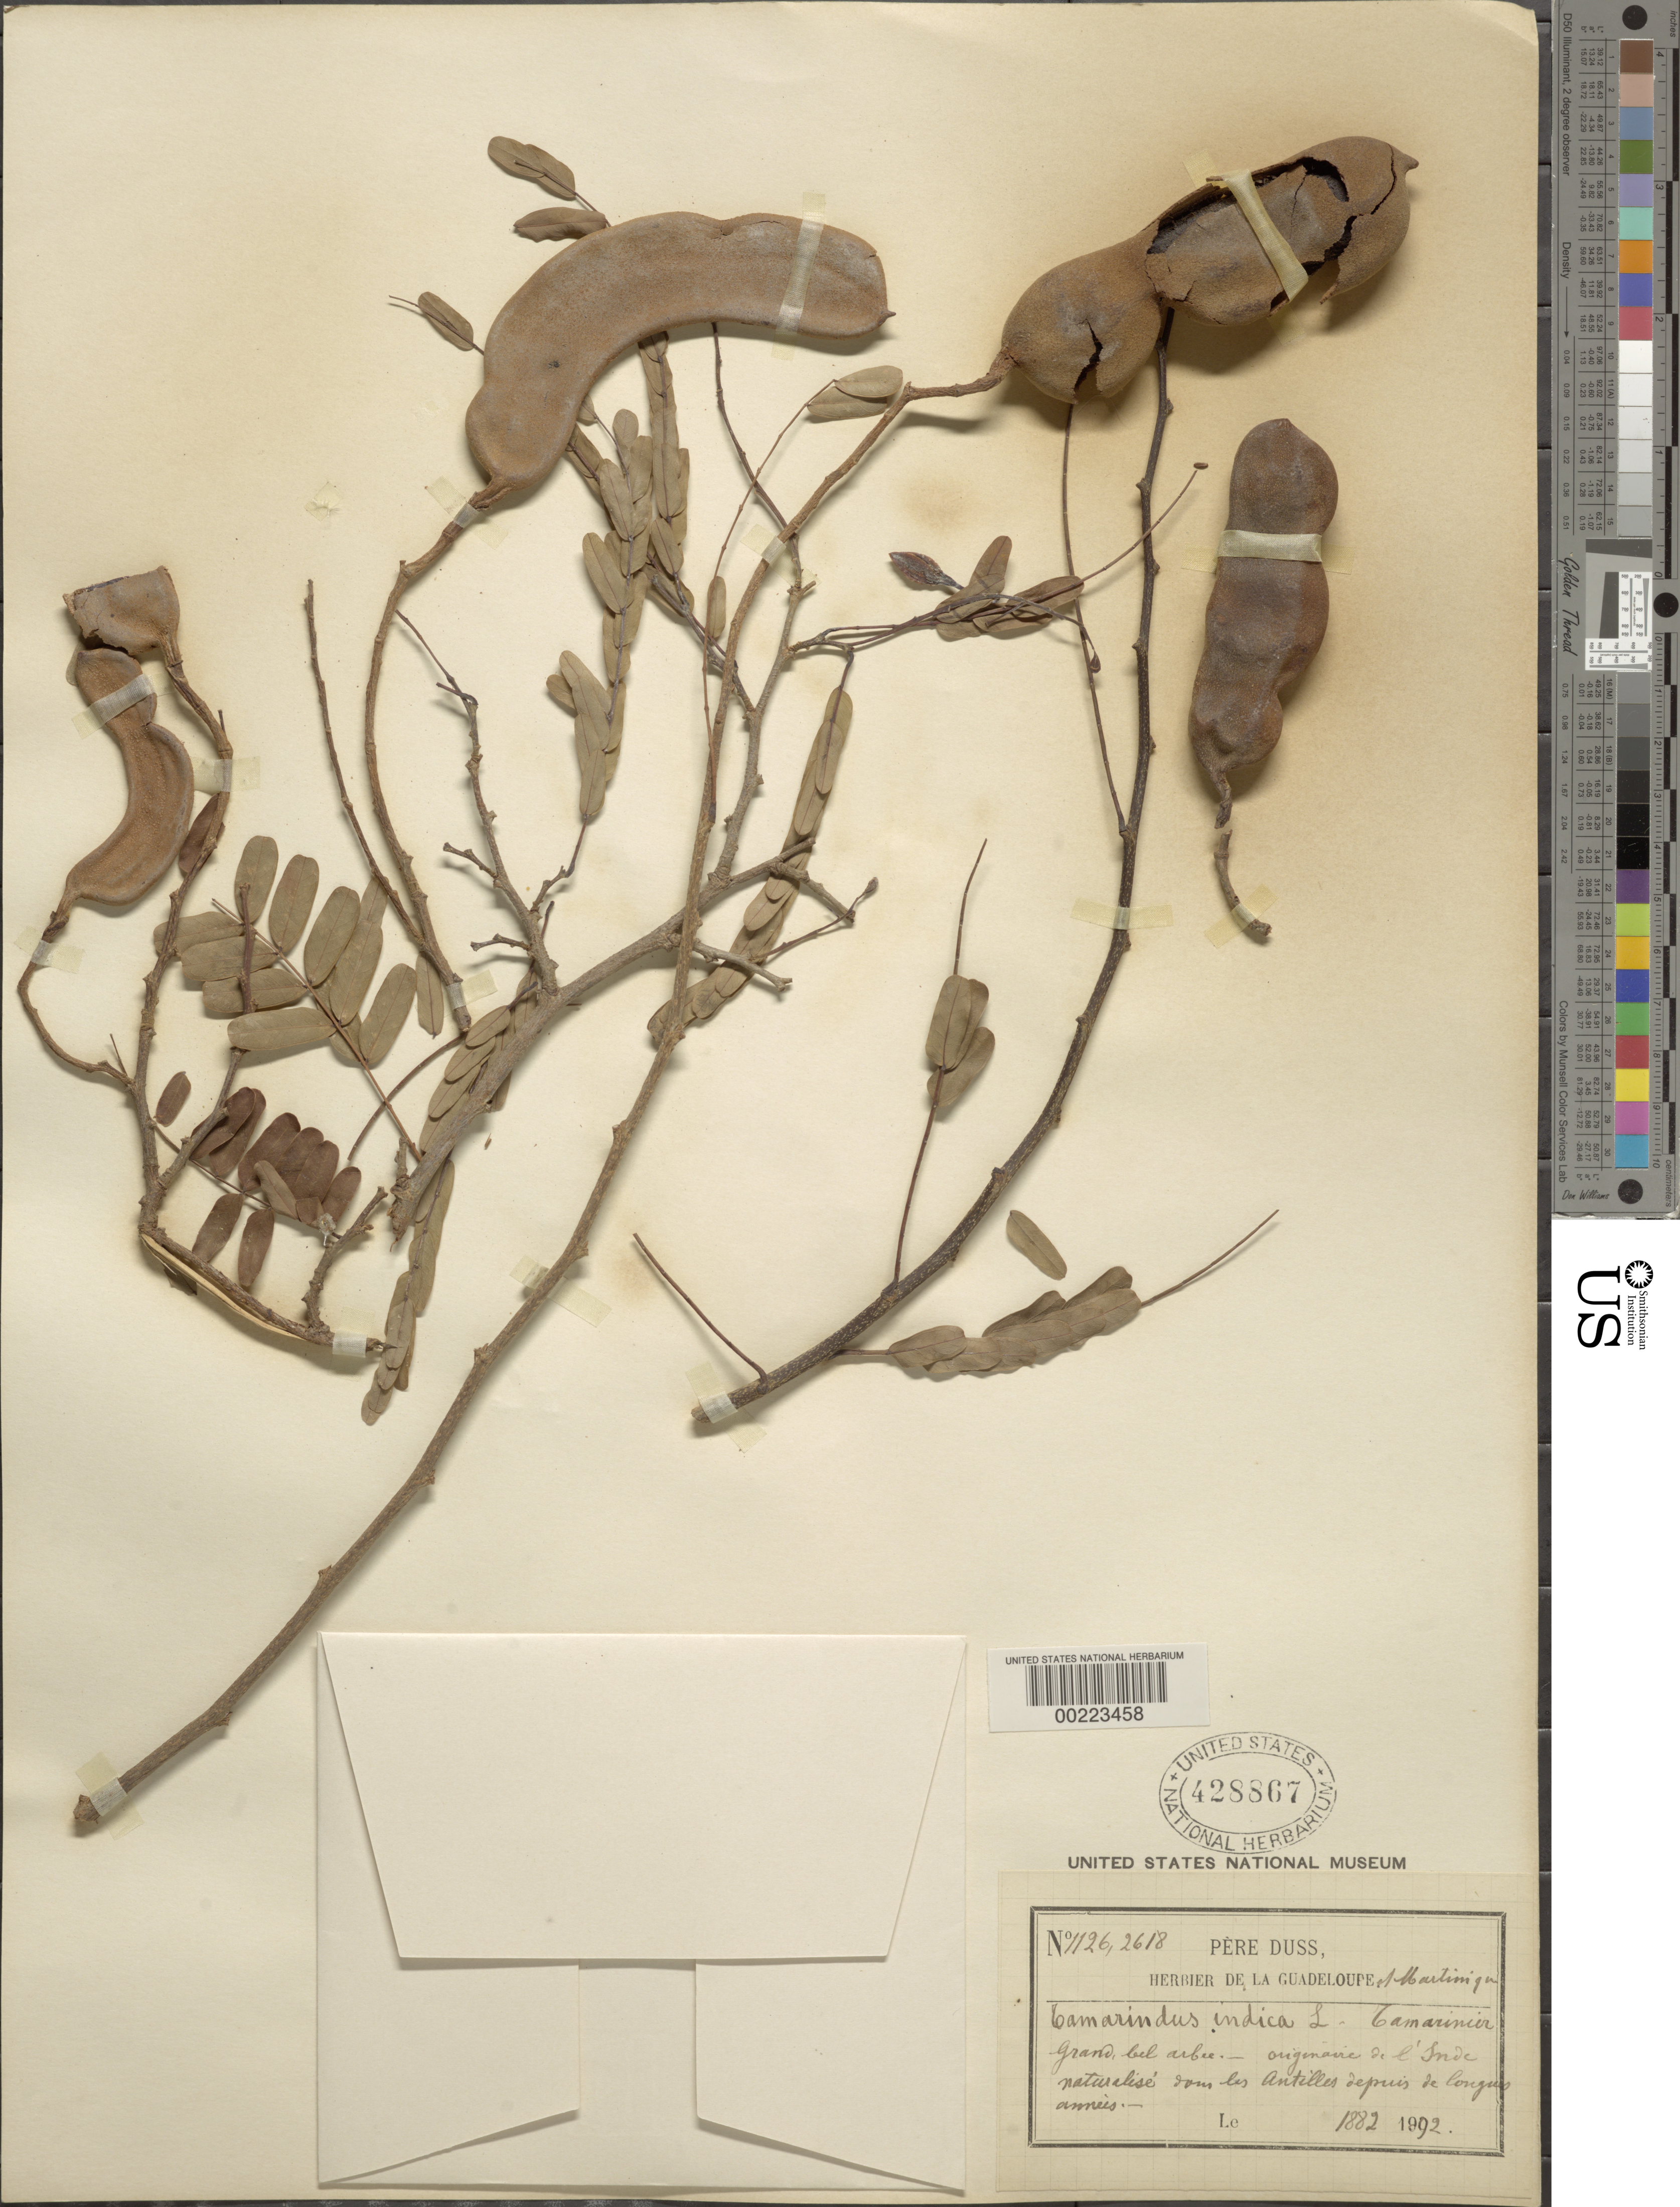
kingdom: Plantae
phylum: Tracheophyta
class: Magnoliopsida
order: Fabales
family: Fabaceae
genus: Tamarindus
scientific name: Tamarindus indica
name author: L.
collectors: Père Duss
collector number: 1126, 2618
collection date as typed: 1882 or -- -- 1892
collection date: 1882 or 1892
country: Guadeloupe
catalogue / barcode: US 428867